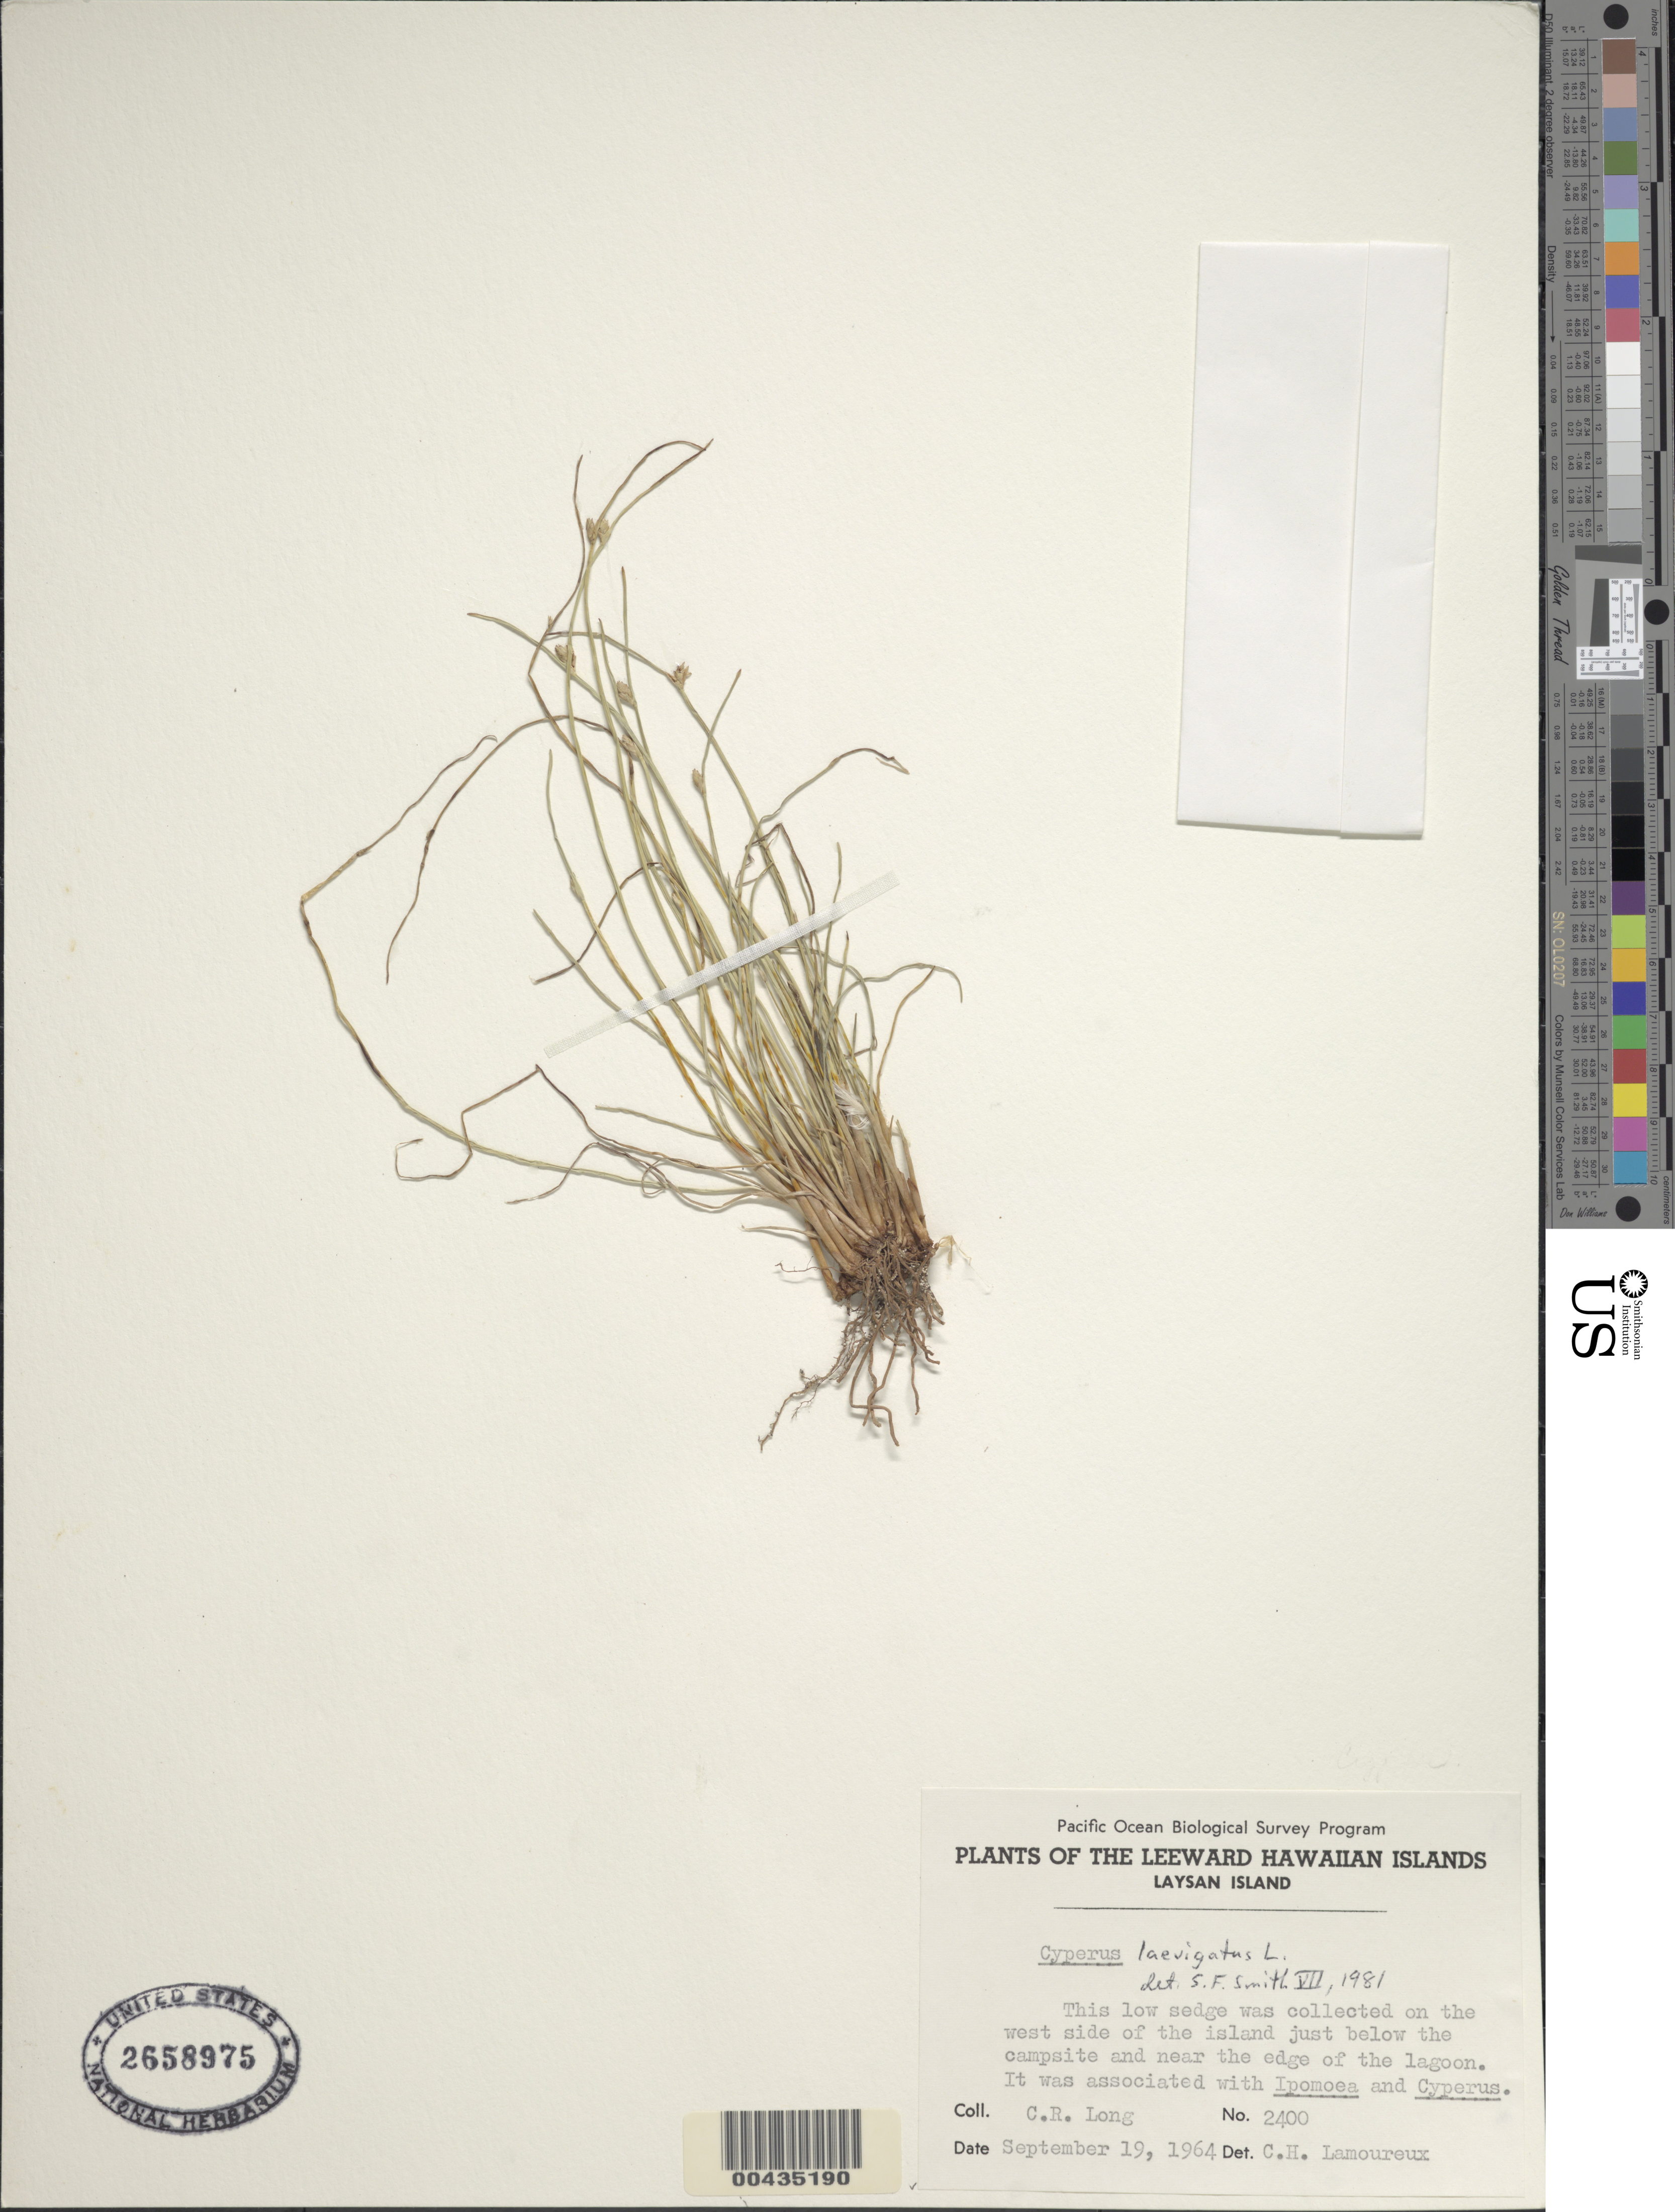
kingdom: Plantae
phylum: Tracheophyta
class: Liliopsida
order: Poales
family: Cyperaceae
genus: Cyperus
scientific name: Cyperus laevigatus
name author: L.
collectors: C. Long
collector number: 2400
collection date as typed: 19 Sep 1964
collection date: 1964-09-19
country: United States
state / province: Hawaii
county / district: Honolulu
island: Laysan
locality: Laysan - on the west side of the island just below the campsite and near the edge of the lagoon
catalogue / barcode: US 2658975